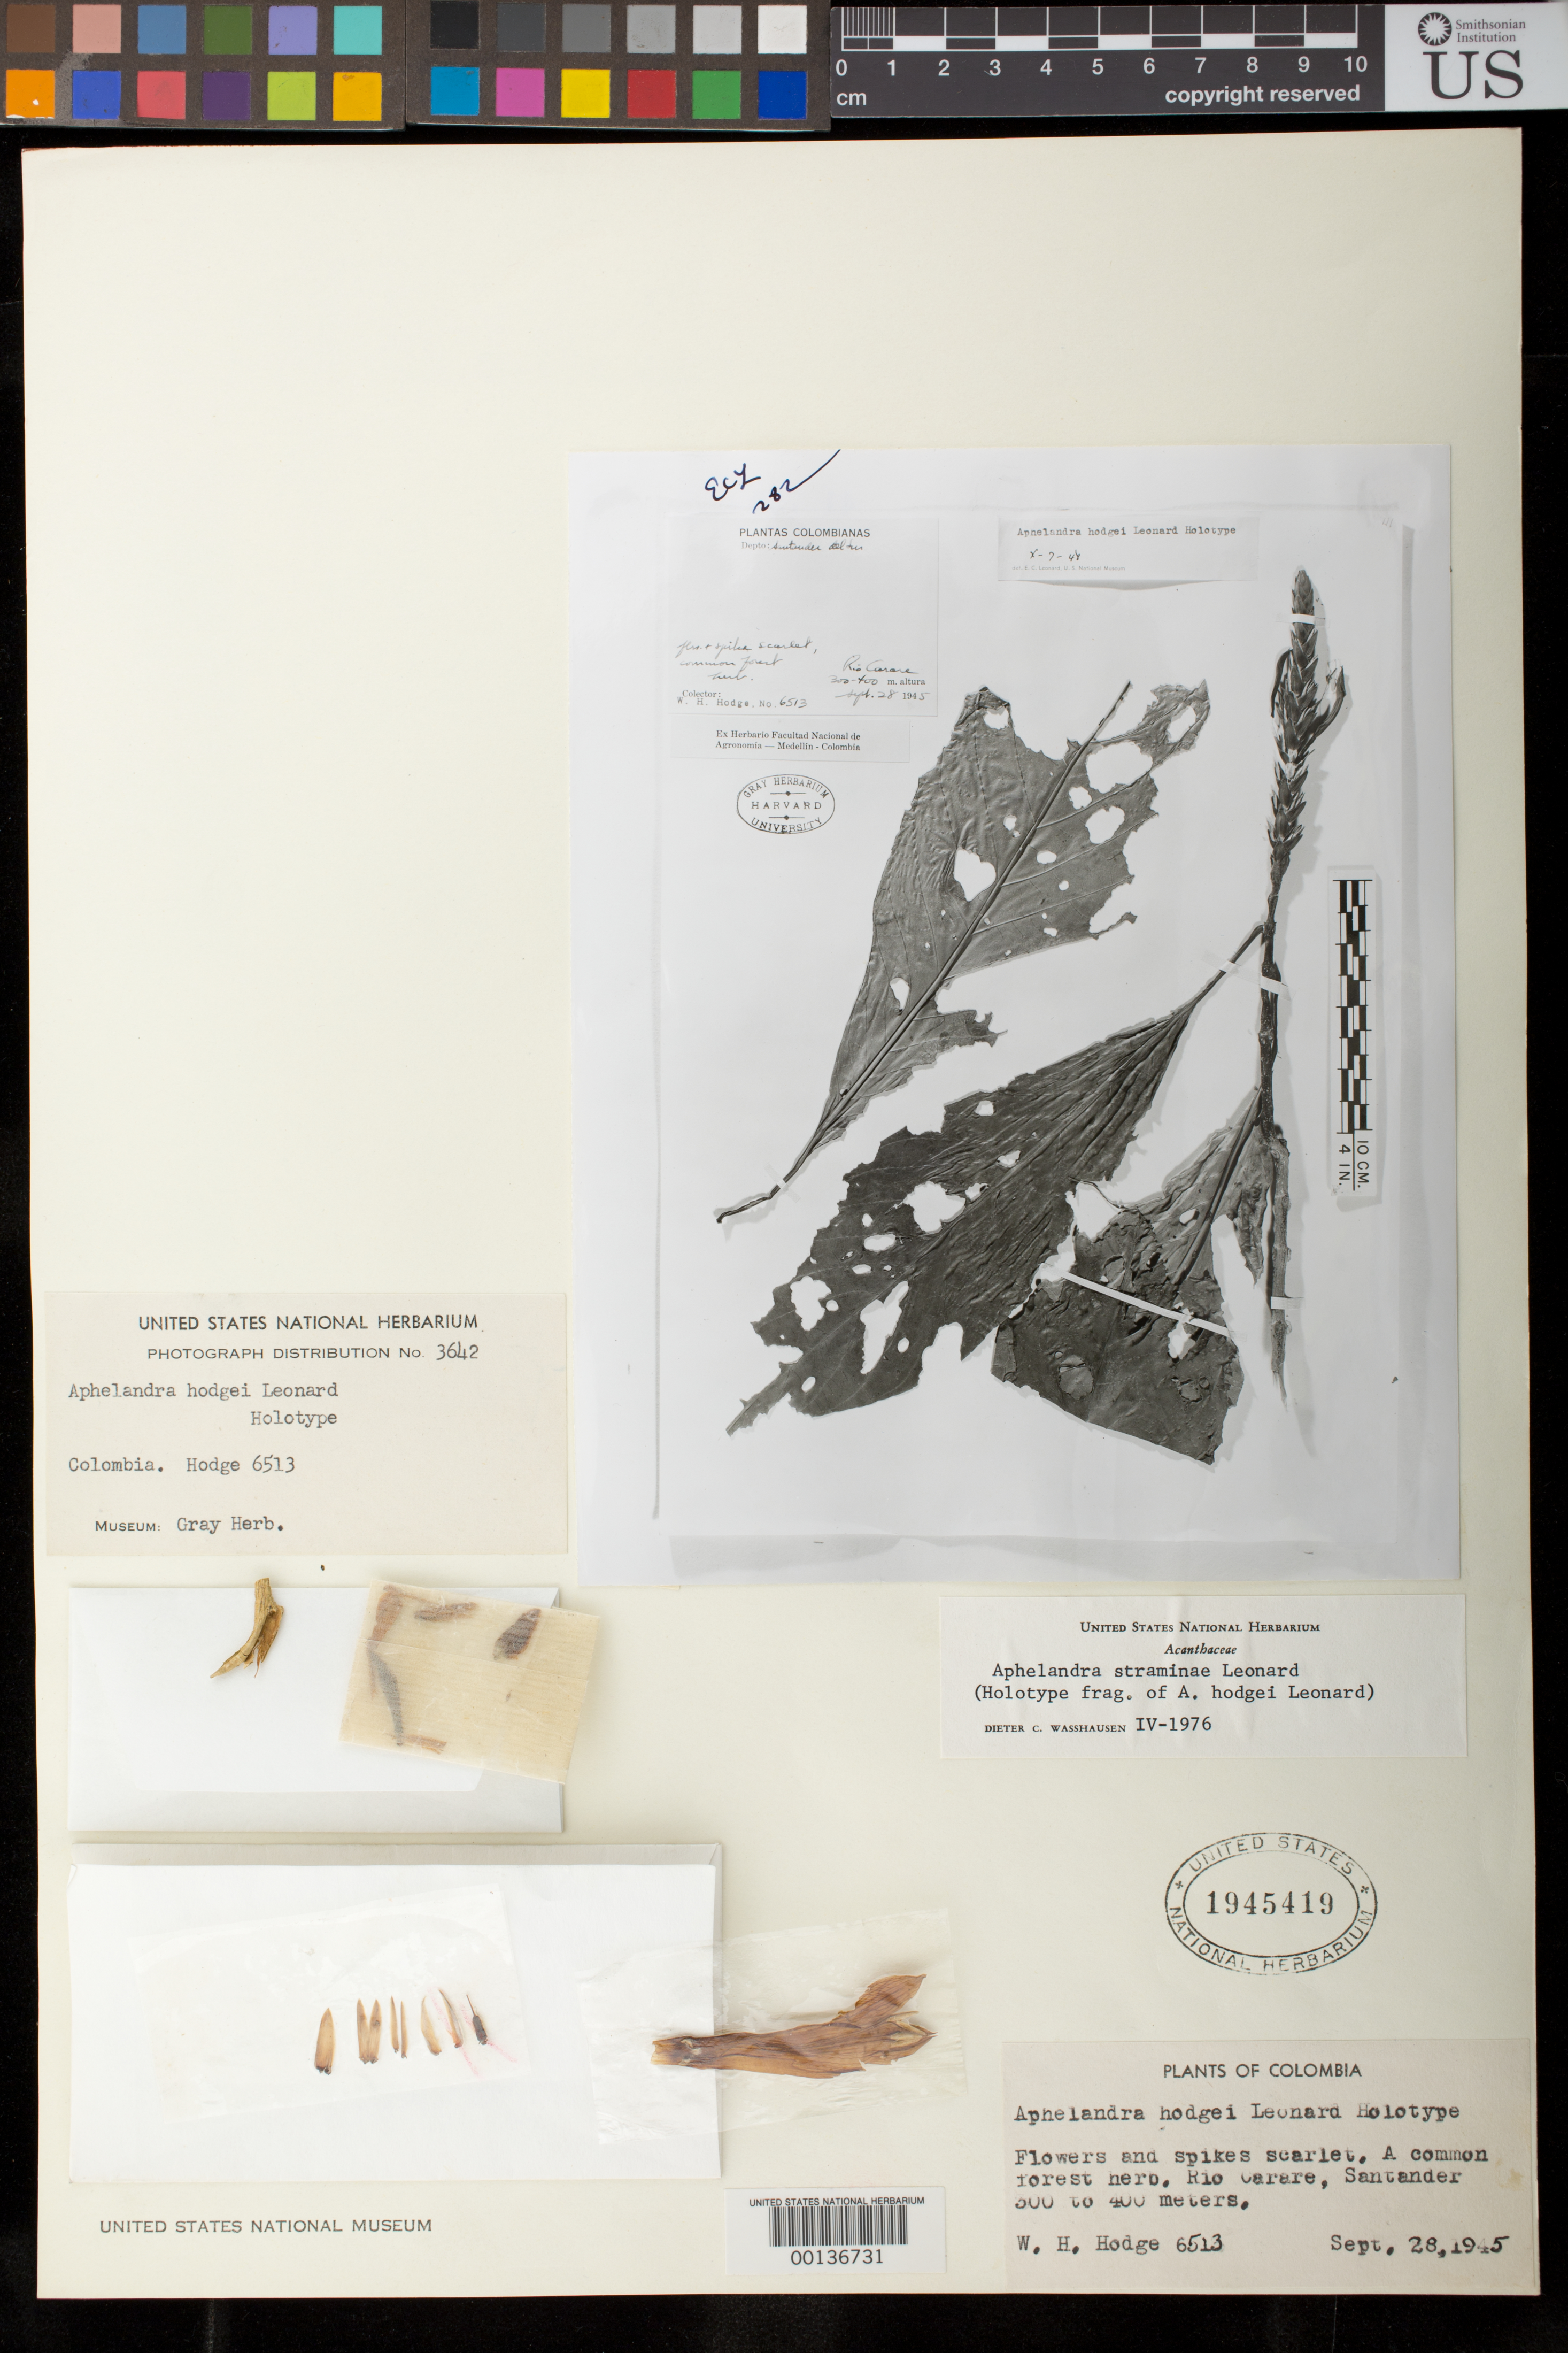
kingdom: Plantae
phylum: Tracheophyta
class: Magnoliopsida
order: Lamiales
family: Acanthaceae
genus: Aphelandra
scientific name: Aphelandra hodgei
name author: Leonard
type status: Isotype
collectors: W. Hodge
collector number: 6513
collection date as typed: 28 Sep 1945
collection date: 1945-09-28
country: Colombia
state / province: Santander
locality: Along Rio Carare, E of Puerto Berrio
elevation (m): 300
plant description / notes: Photograph and fragmentary material of (holo) type specimen ex herb. Gray (GH/HUH)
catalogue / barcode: US 1945419